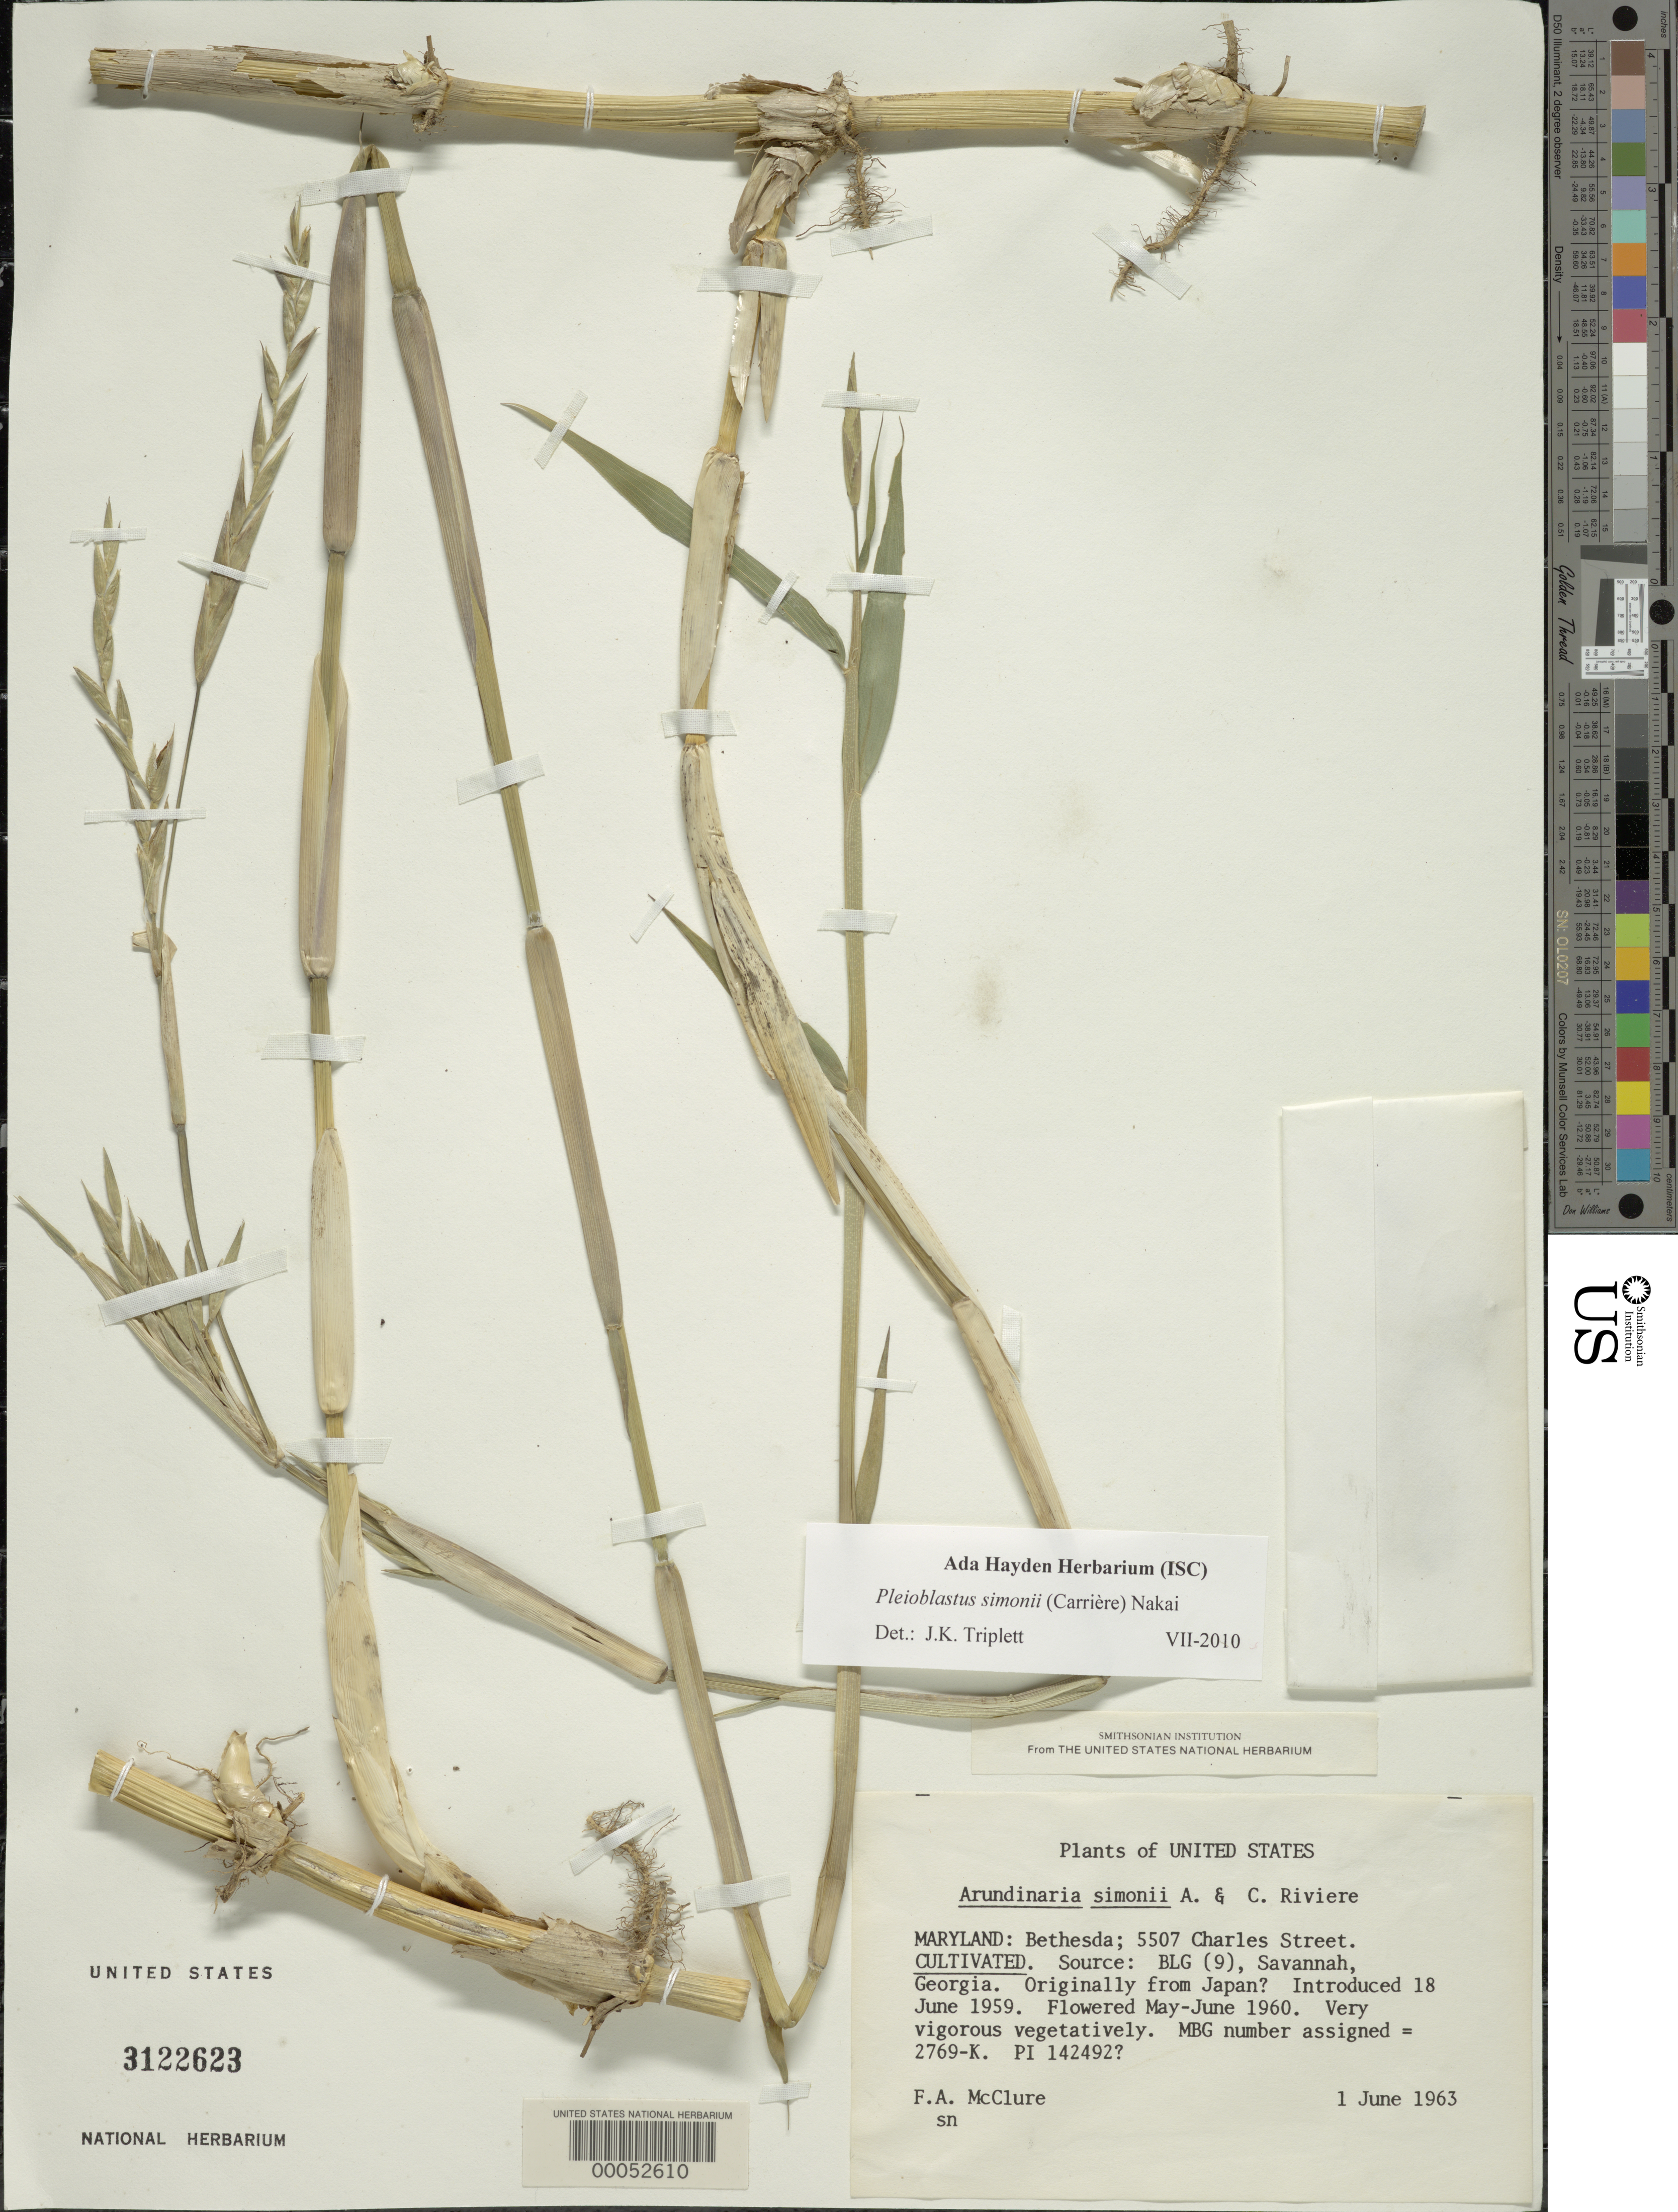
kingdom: Plantae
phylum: Tracheophyta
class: Liliopsida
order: Poales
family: Poaceae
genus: Pleioblastus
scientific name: Pleioblastus simonii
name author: (Carrière) Nakai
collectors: F. A. McClure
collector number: MBG 2769-K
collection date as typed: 01 Jun 1963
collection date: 1963-06-01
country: United States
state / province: Maryland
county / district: Montgomery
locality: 5507 Charles Street, Bethesda (McClure's garden)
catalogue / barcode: US 3122623